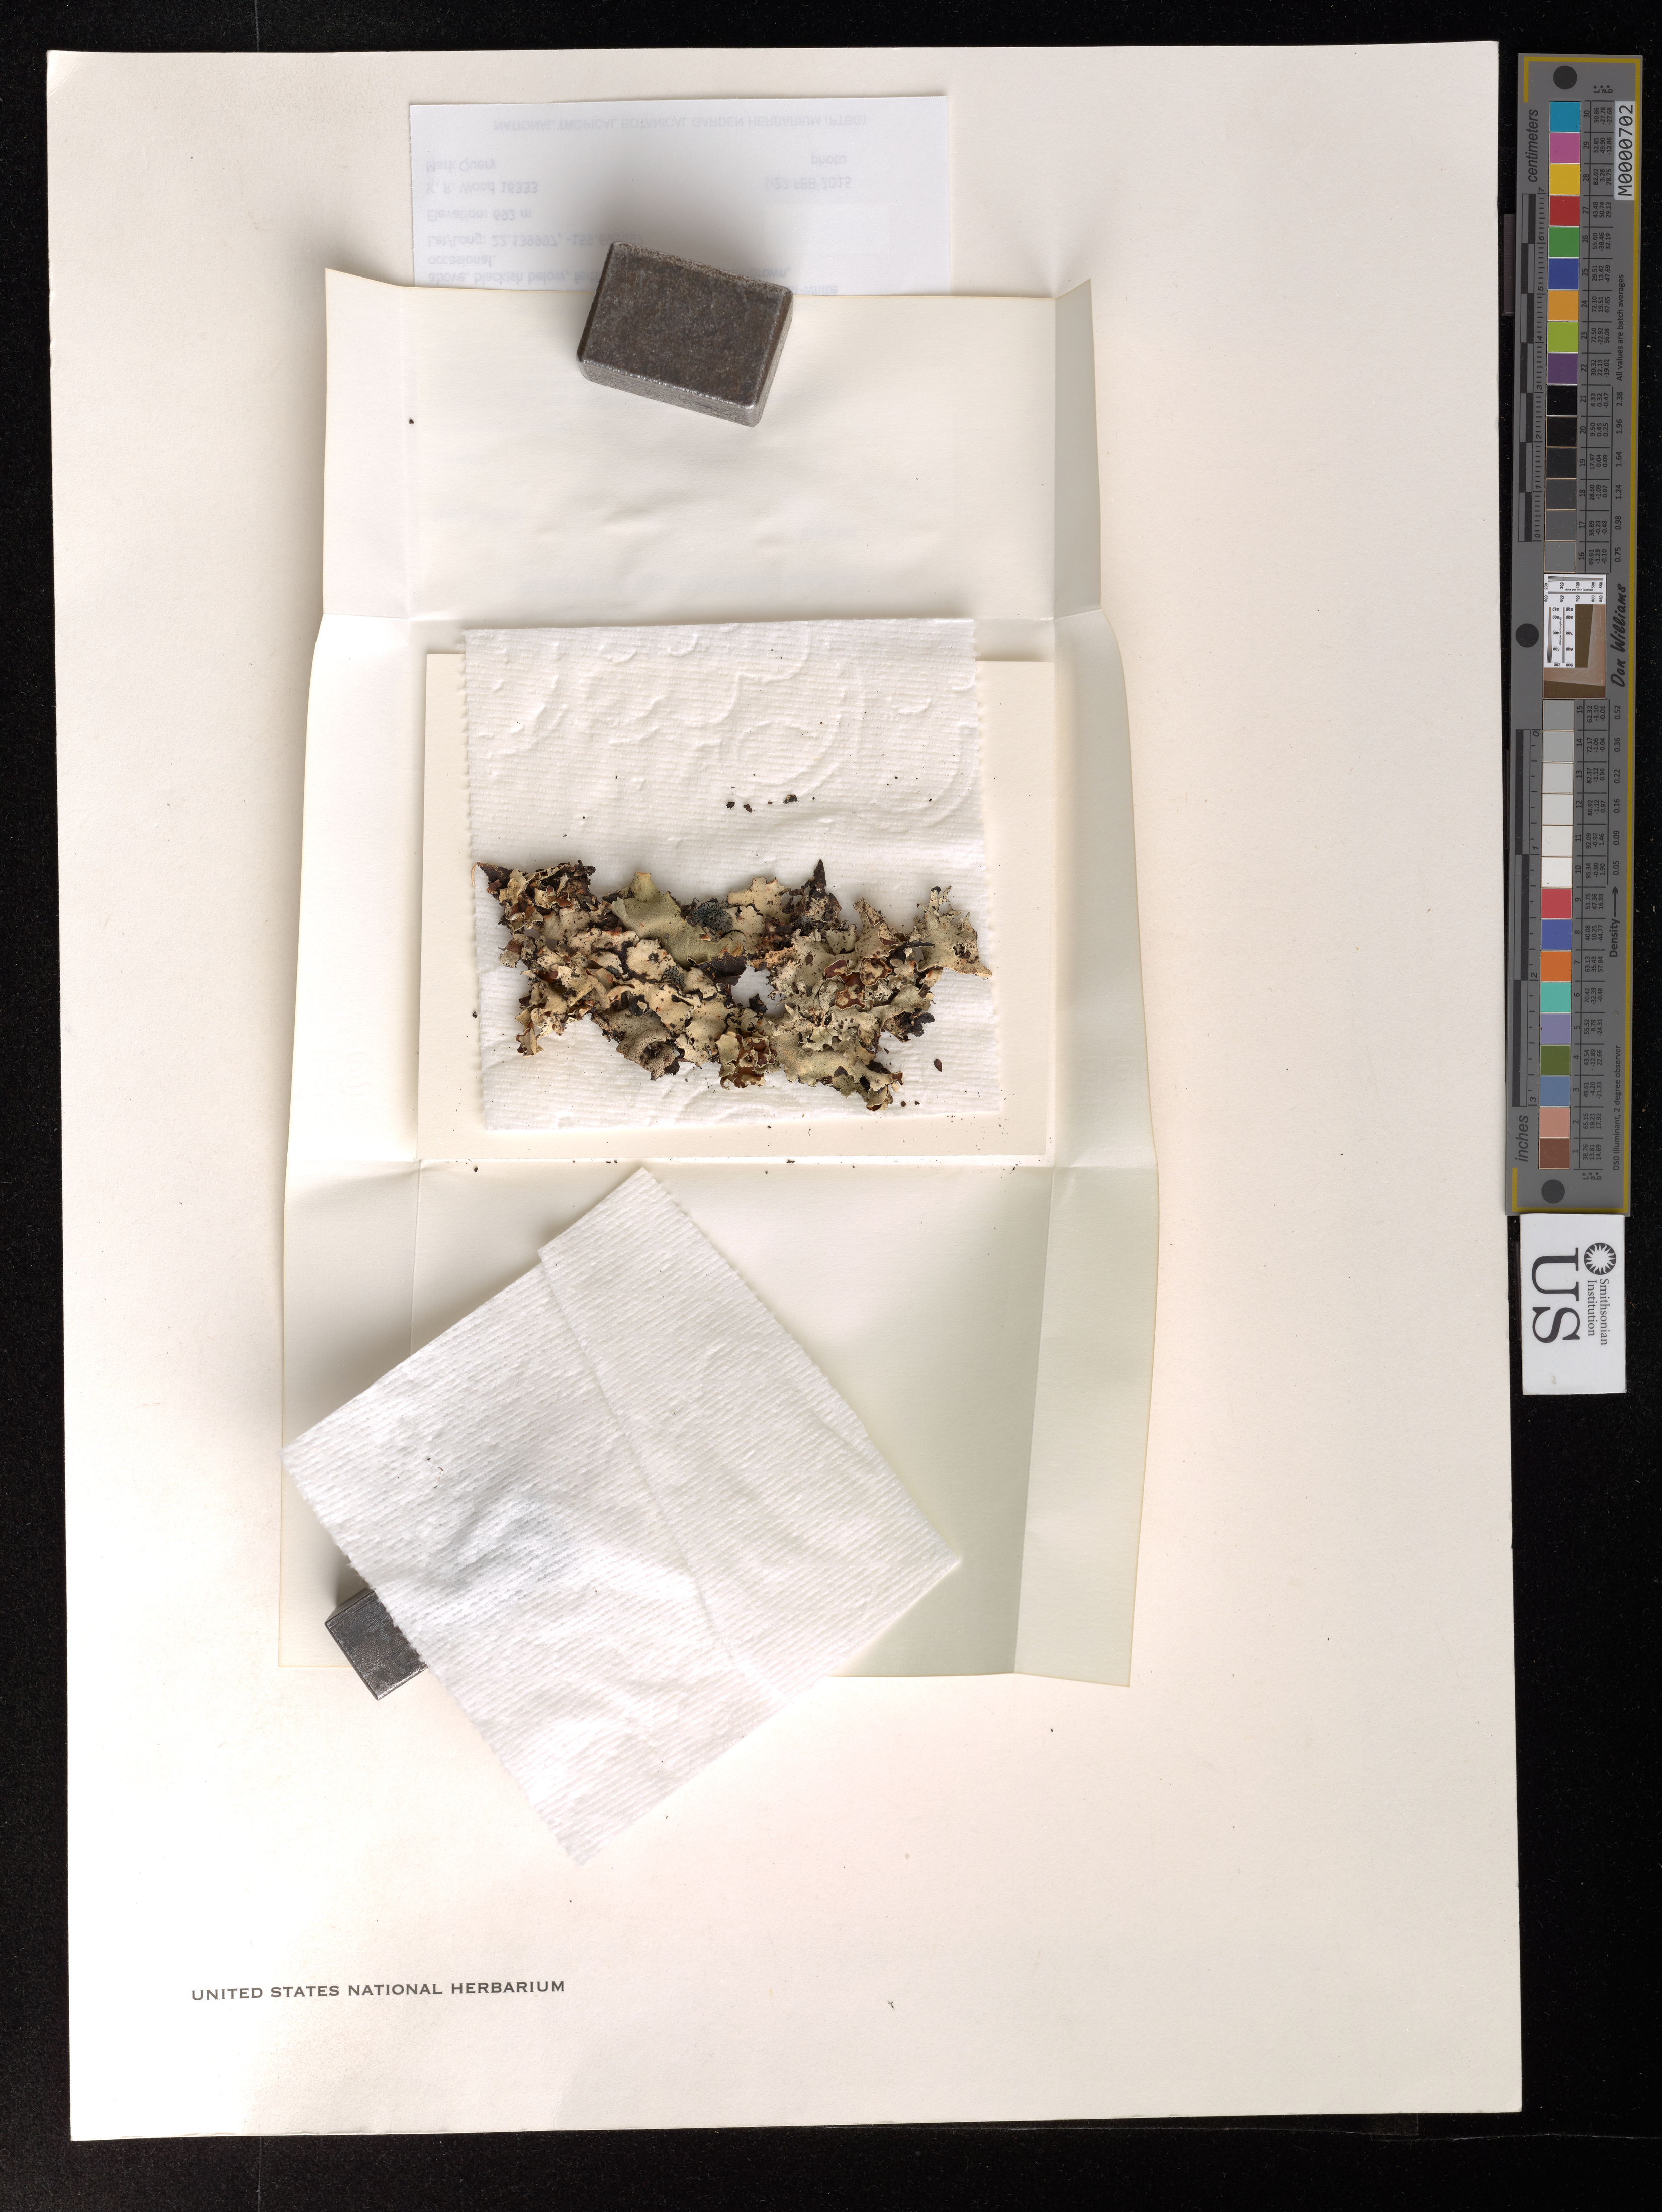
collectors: K. R. Wood & M. Query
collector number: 16333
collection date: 2015-02-27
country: United States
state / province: Hawaii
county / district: Kauai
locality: Kauai Waimea District. Poopooki Valley, Kuia Natural Area Reserve.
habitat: Metrosideros-Acacia mixed mesic forest.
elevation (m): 692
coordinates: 22.139997, -159.695697